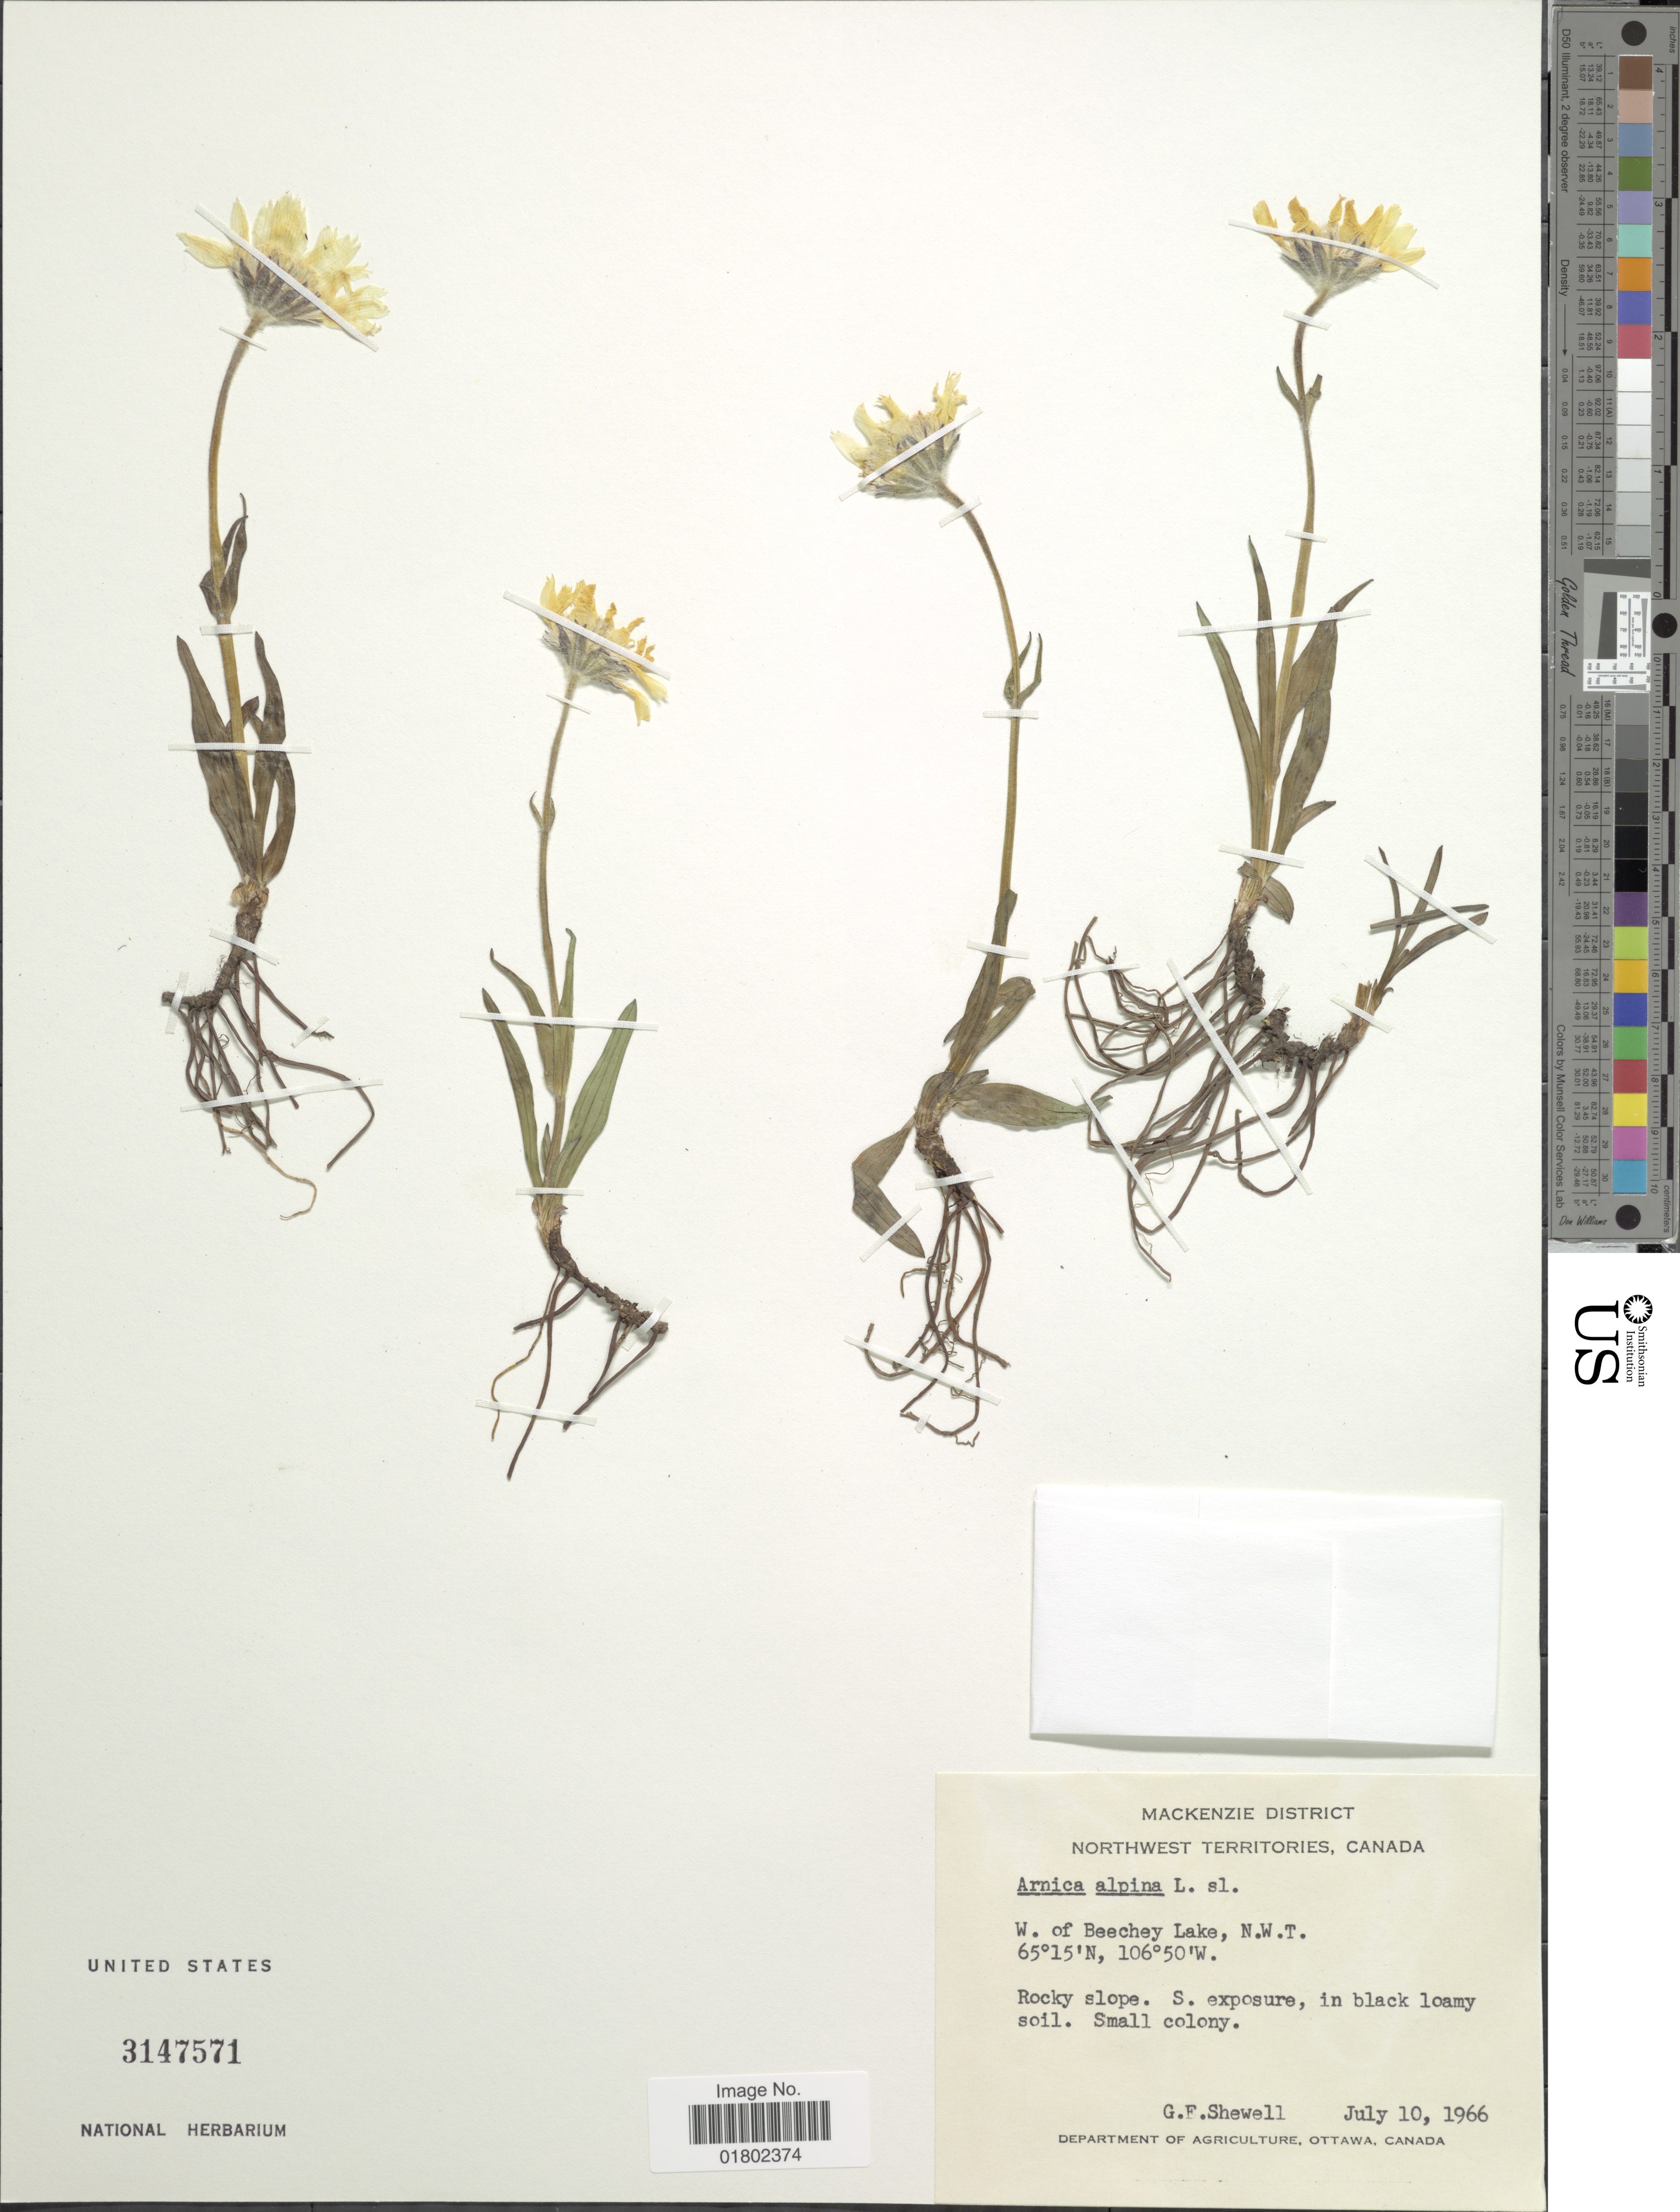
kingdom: Plantae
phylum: Tracheophyta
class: Magnoliopsida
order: Asterales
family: Asteraceae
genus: Arnica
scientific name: Arnica alpina var. angustifolia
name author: (Vahl) Maguire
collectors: G. Shewell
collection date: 1966-07-10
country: Canada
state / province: Northwest Territories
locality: W. of Beechey Lake, N. W. T.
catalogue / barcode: US 3147571